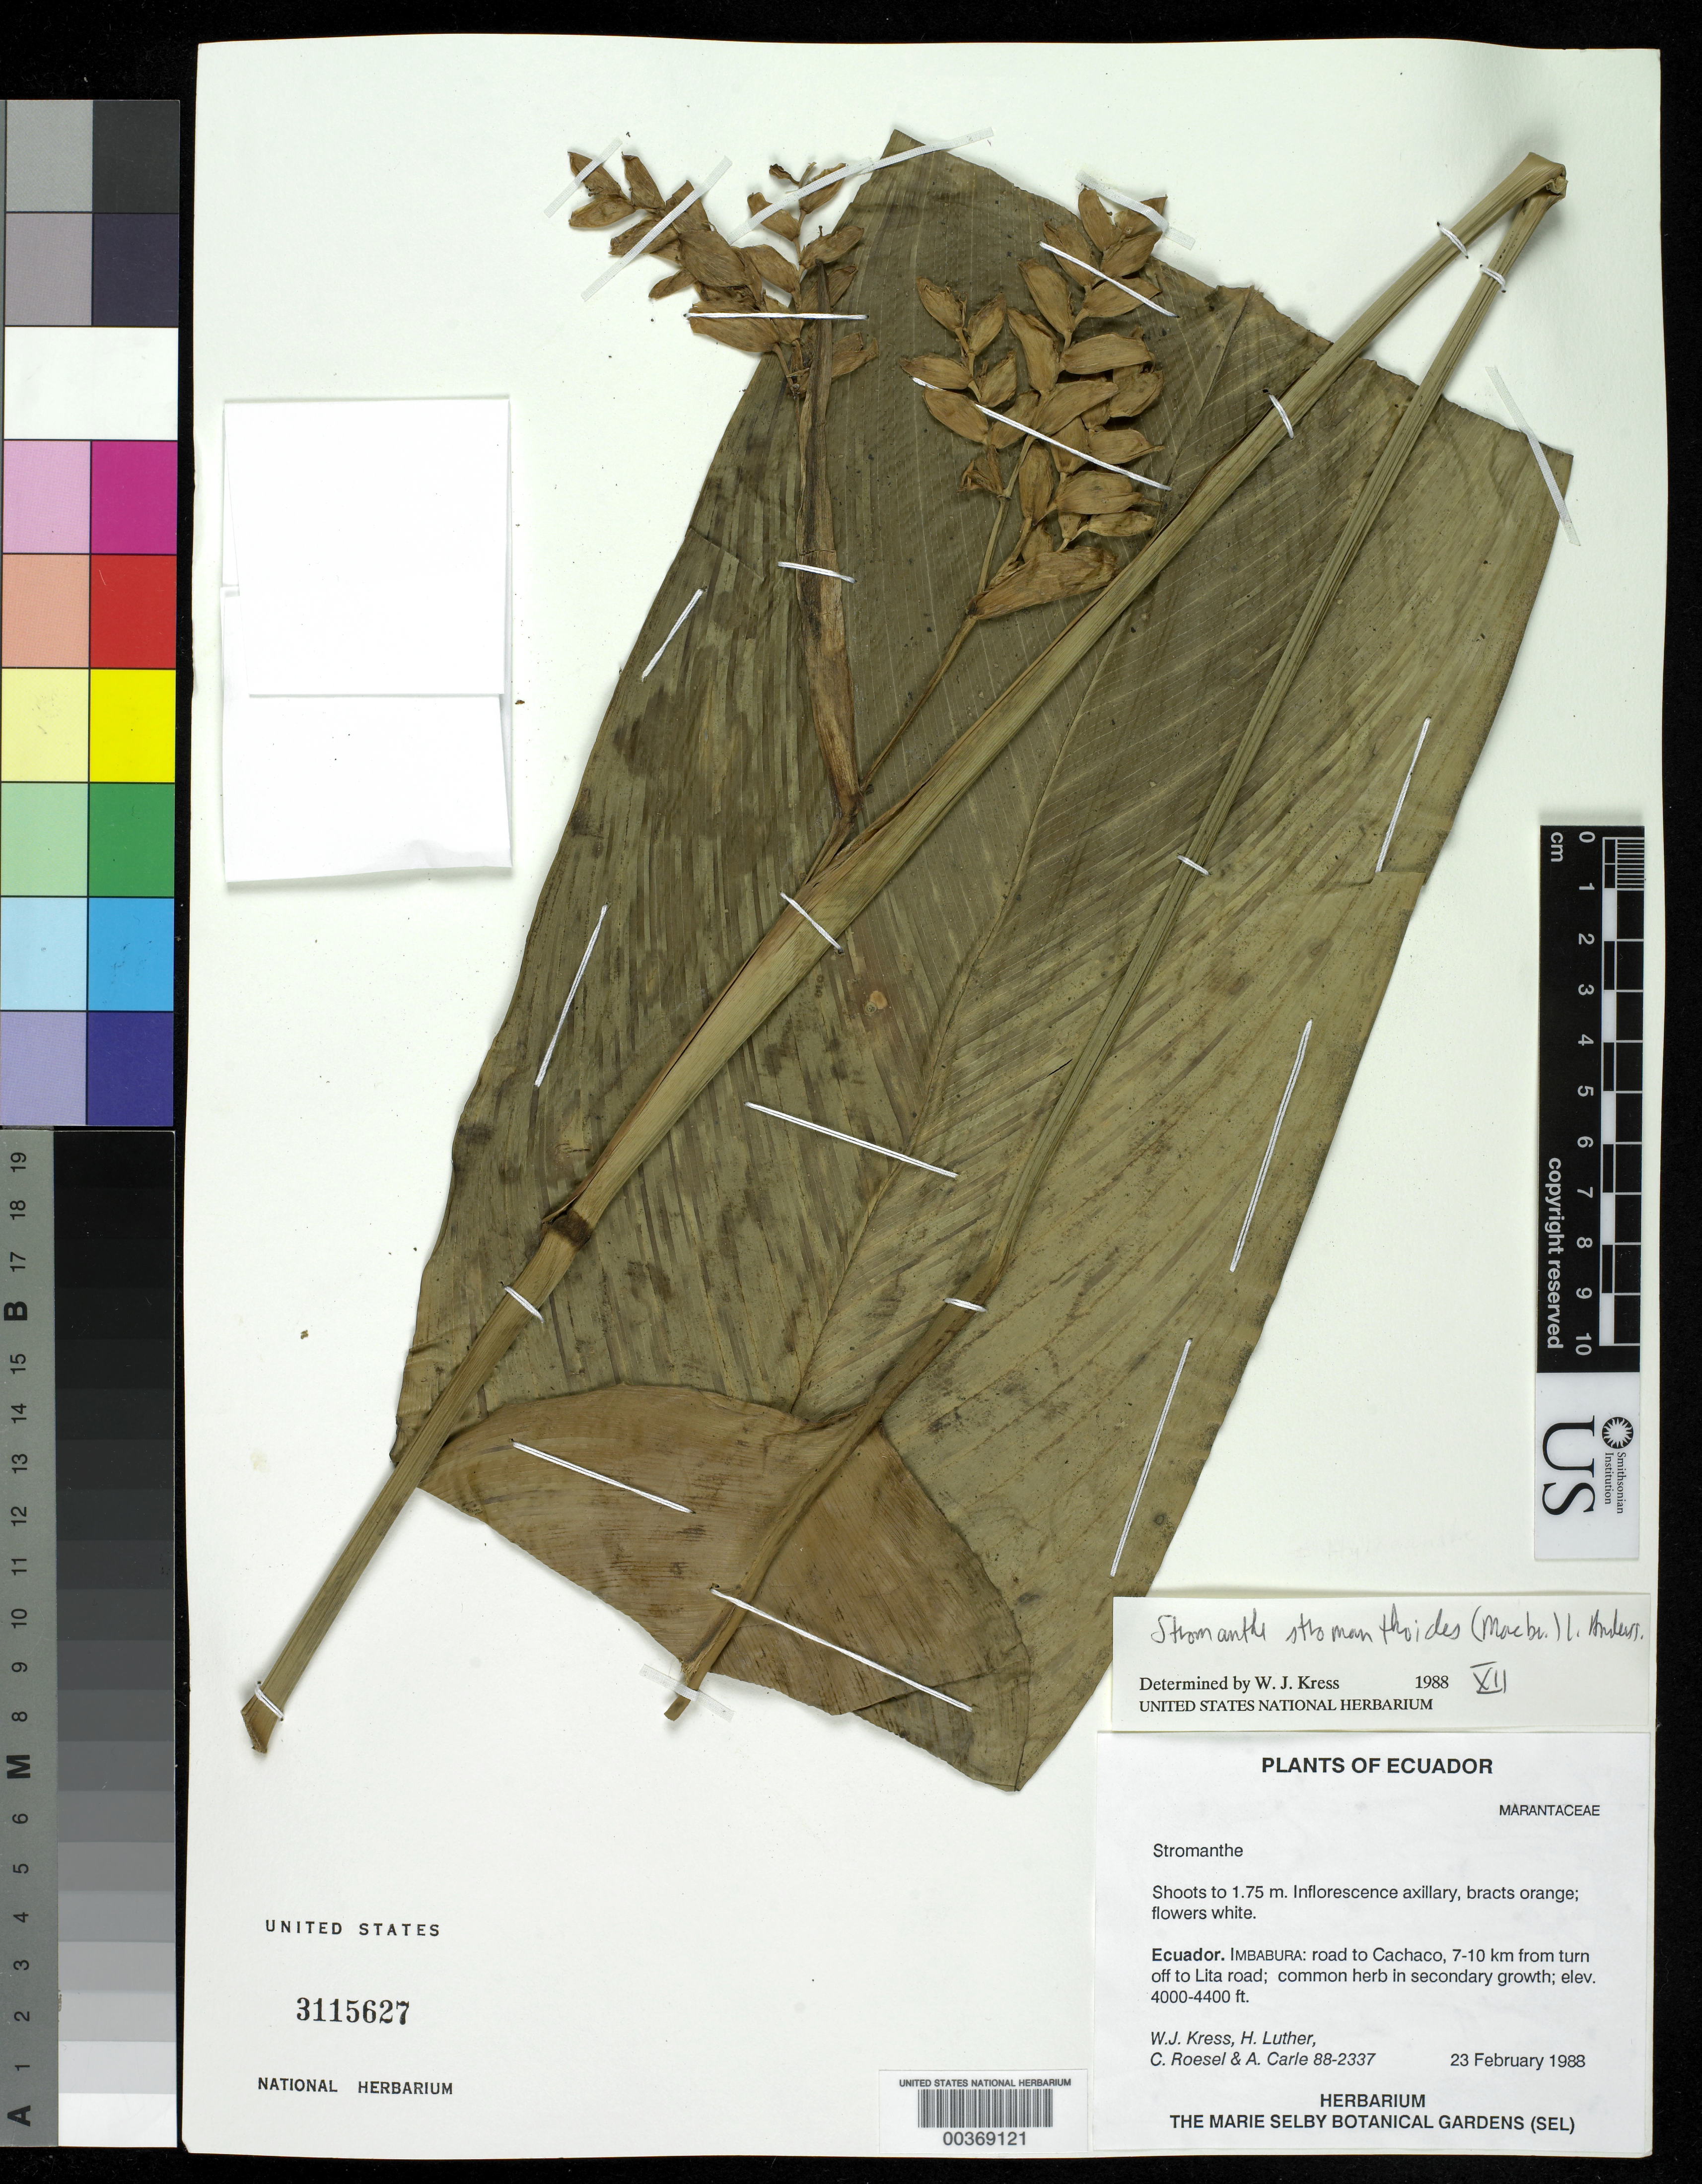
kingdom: Plantae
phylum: Tracheophyta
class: Liliopsida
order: Zingiberales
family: Marantaceae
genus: Stromanthe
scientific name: Stromanthe stromanthoides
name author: (J.F. Macbr.) L. Andersson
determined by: Kress, W. J., (US), Smithsonian Institution - National Museum of Natural History (UNITED STATES)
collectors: W. J. Kress, Harry E. Luther, C. S. Roesel & A. Carle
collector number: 88-2337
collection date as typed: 23 Feb 1988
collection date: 1988-02-23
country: Ecuador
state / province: Imbabura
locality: Road to Cachaco, 7-10 km from turn of L to Lita road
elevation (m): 1219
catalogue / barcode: US 3115627